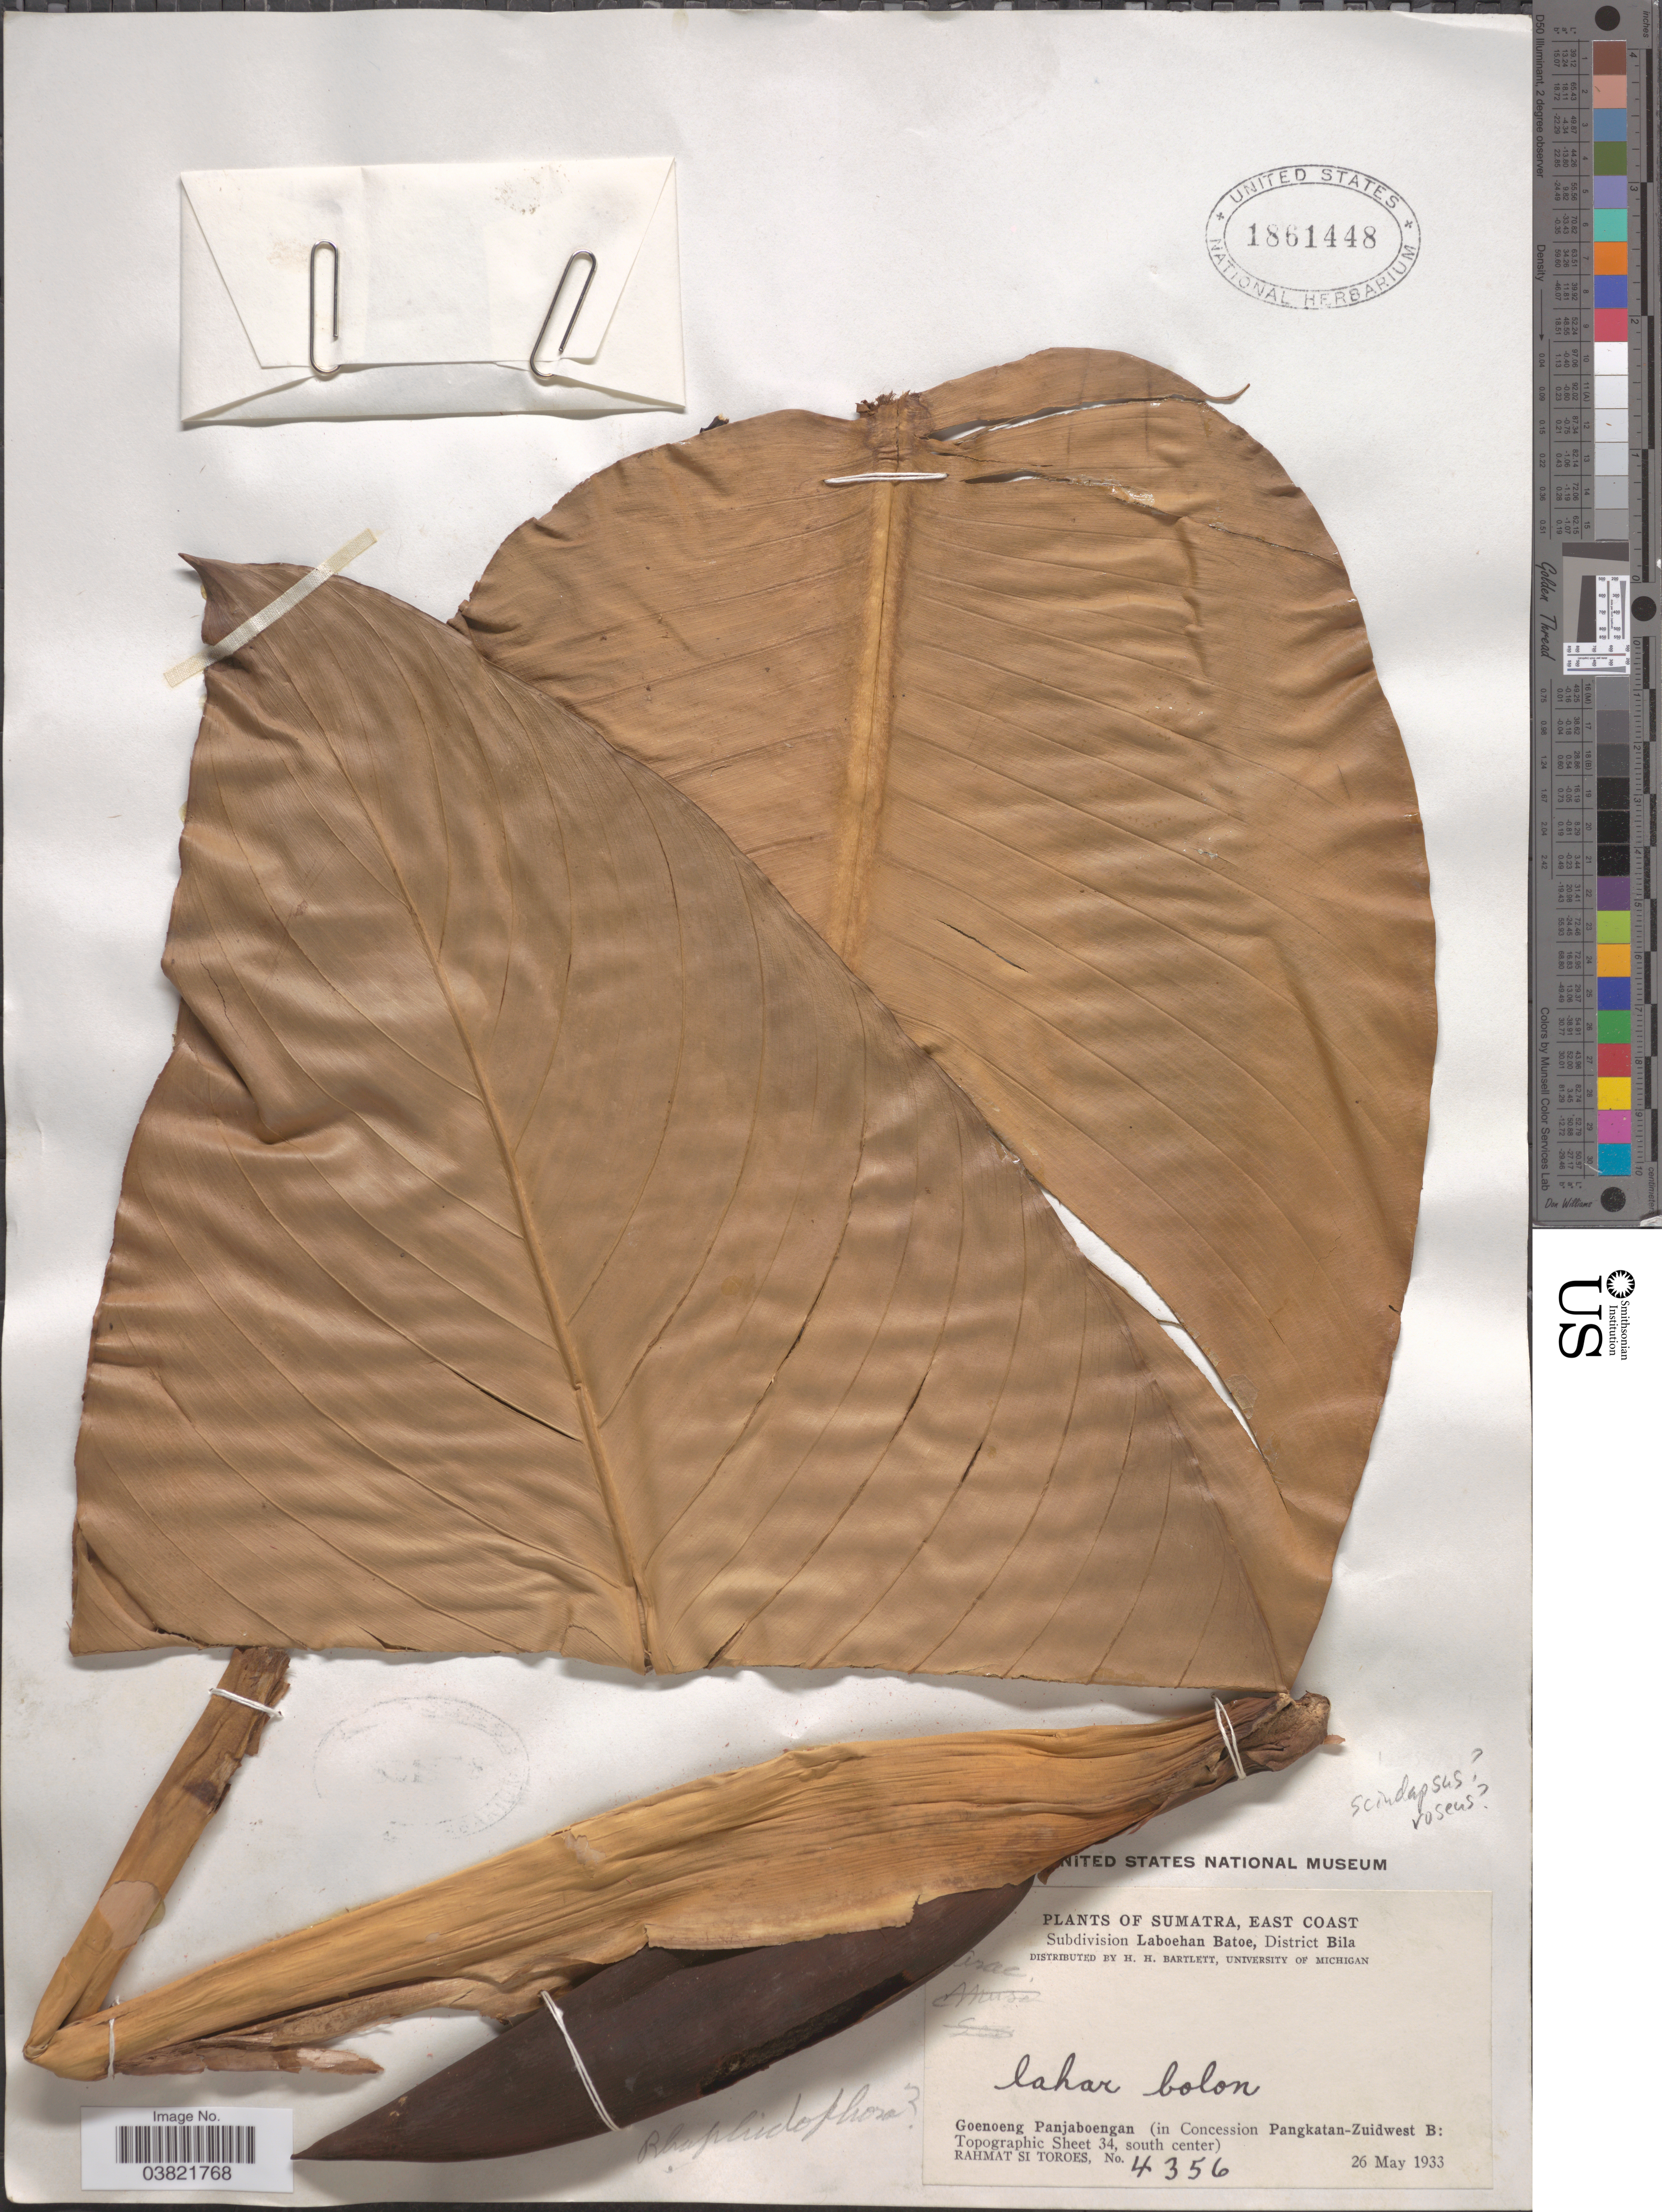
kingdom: Plantae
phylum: Tracheophyta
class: Liliopsida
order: Alismatales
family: Araceae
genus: Scindapsus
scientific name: Scindapsus roseus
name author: Alderw.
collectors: Rahmat Si Boeea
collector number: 4356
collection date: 1933-05-26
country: Indonesia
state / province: Sumatra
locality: East Coast. Subdivision Laboehan Batoe, District Bila. Goenoeng Panjaboengan (in Concession Pangkatan-Zuidwest B: Topographic Sheet 34, south center).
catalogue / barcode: US 1861448